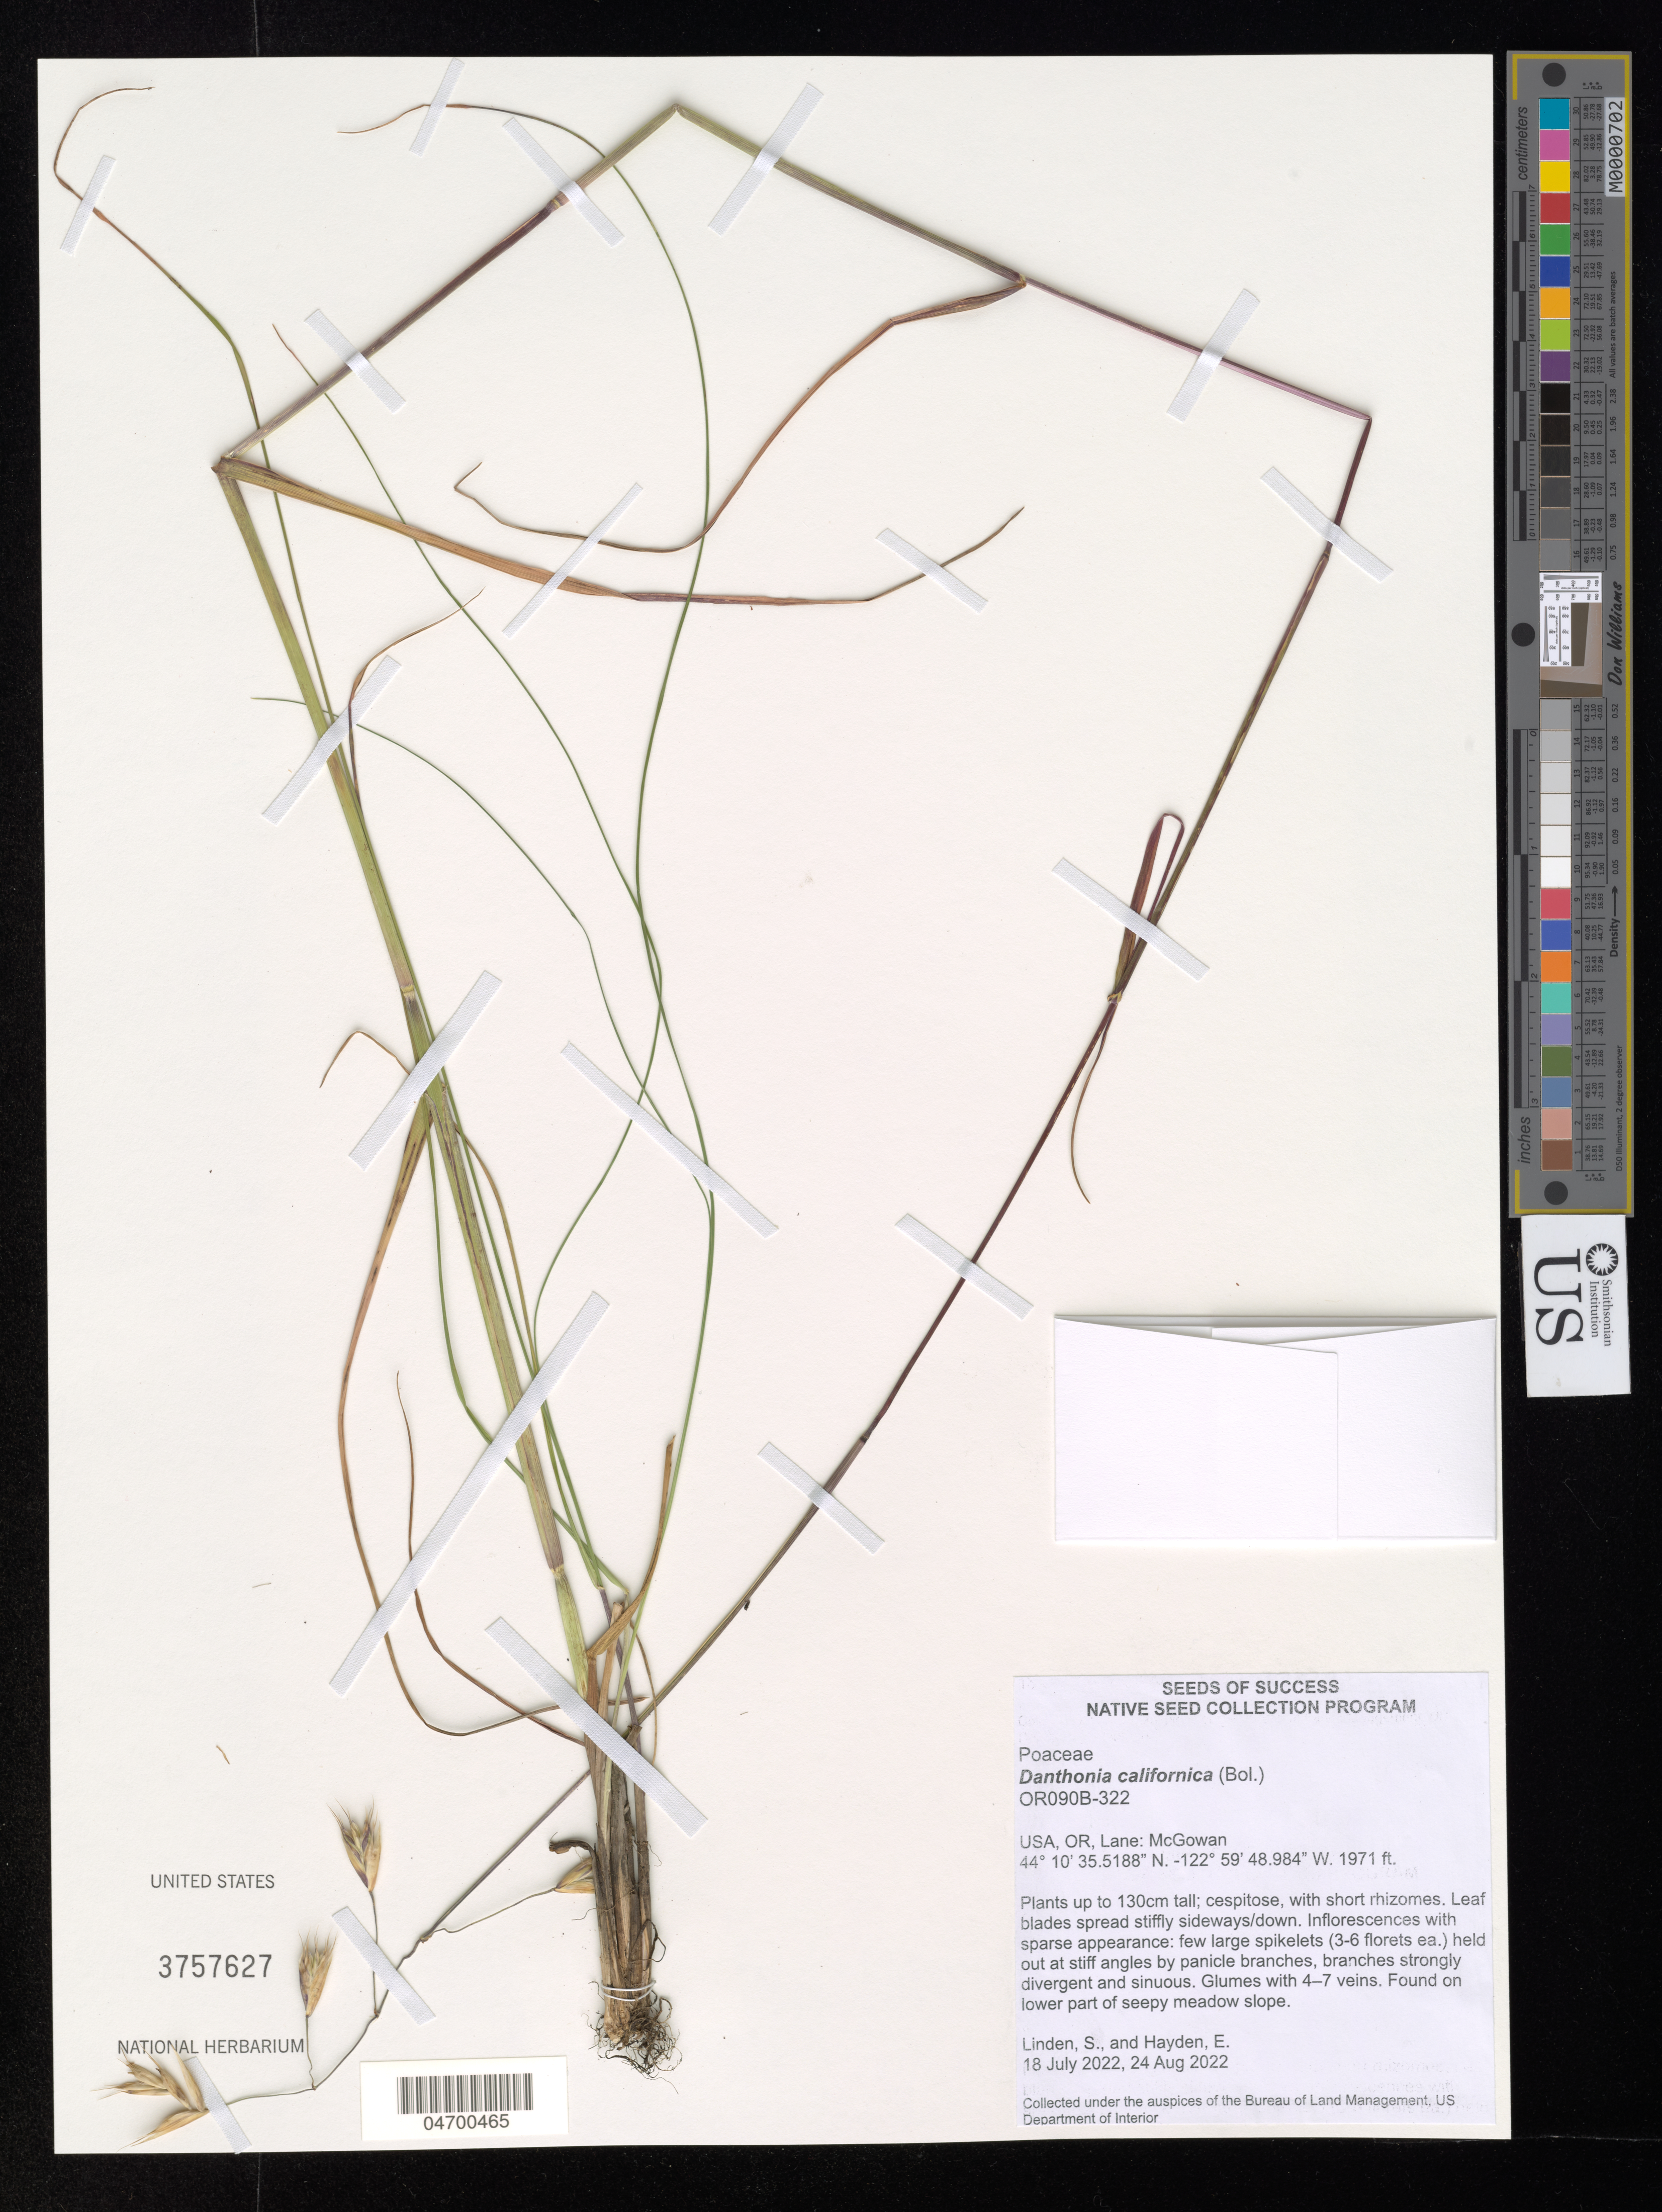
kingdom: Plantae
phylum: Tracheophyta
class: Liliopsida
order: Poales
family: Poaceae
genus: Danthonia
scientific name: Danthonia californica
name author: Bol.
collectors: S. Linden & E. Hayden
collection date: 2022-07-18/2022-08-24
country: United States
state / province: Oregon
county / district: Lane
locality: OR, Lane: McGowan.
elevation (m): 601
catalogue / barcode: US 3757627